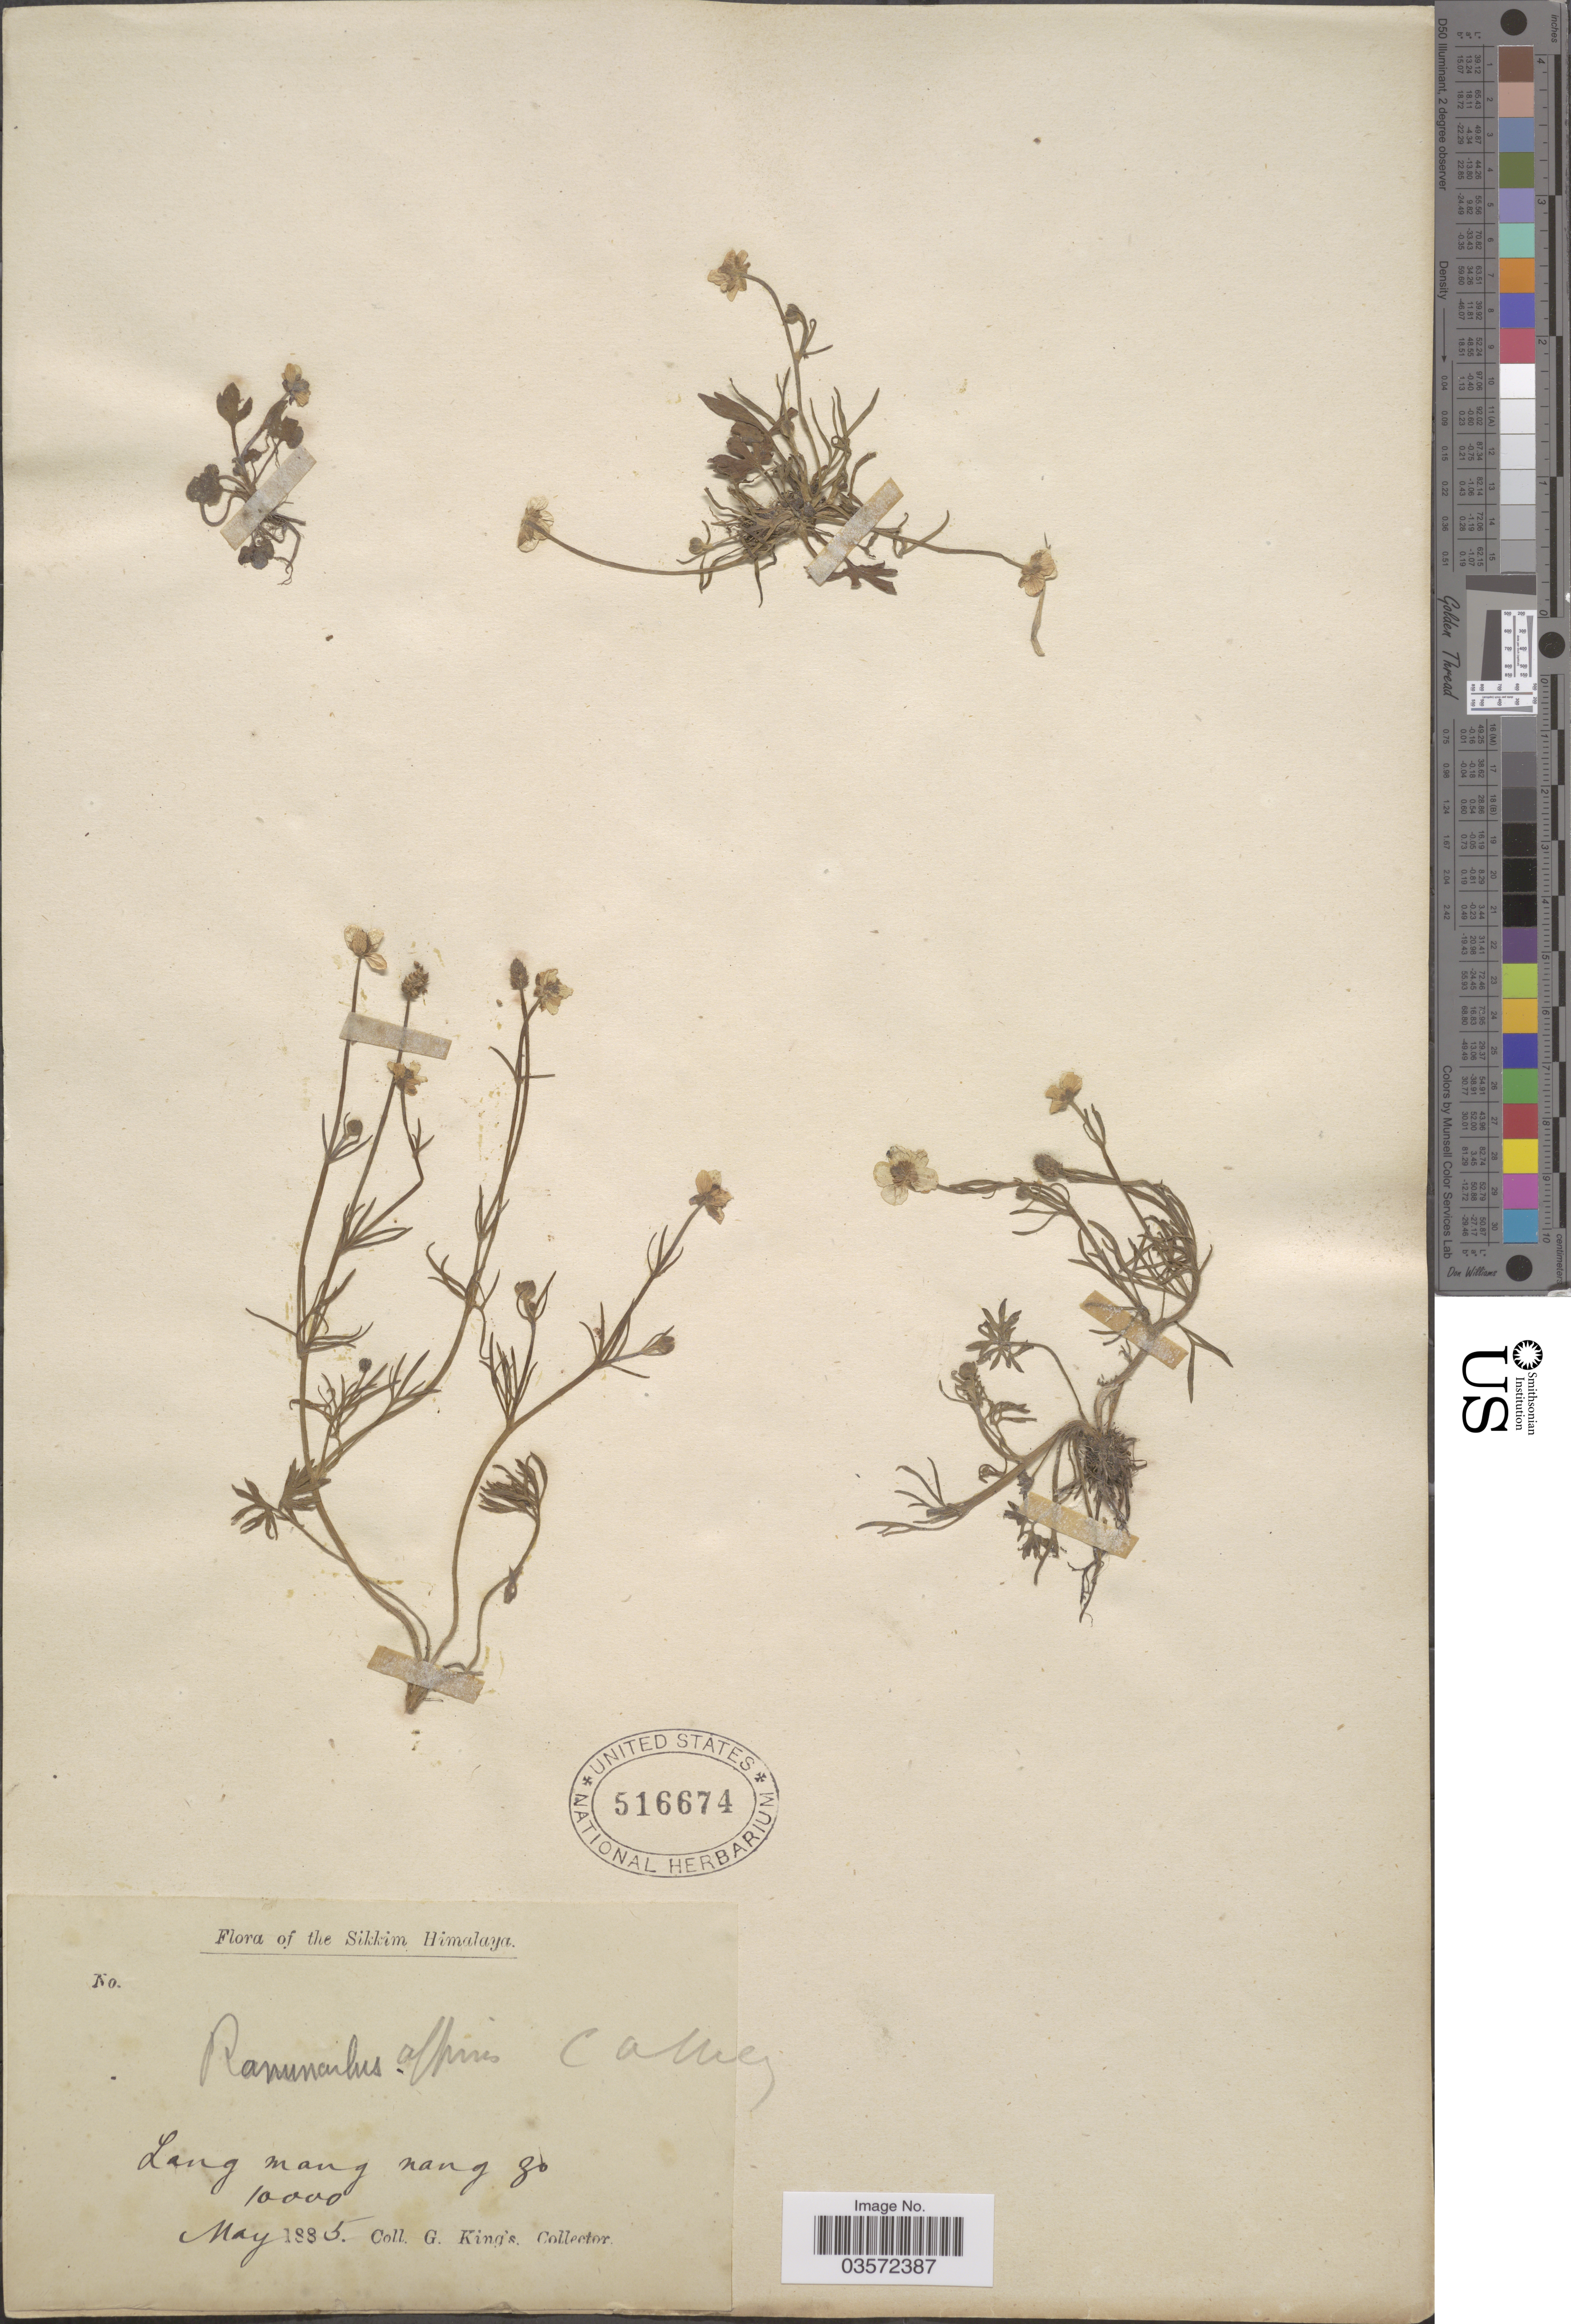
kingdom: Plantae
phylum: Tracheophyta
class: Magnoliopsida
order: Ranunculales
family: Ranunculaceae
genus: Ranunculus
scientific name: Ranunculus affinis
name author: R. Br.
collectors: G. King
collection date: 1885-05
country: India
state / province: Sikkim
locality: Sikkim Himalaya. Lang mang nang zo.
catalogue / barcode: US 516674